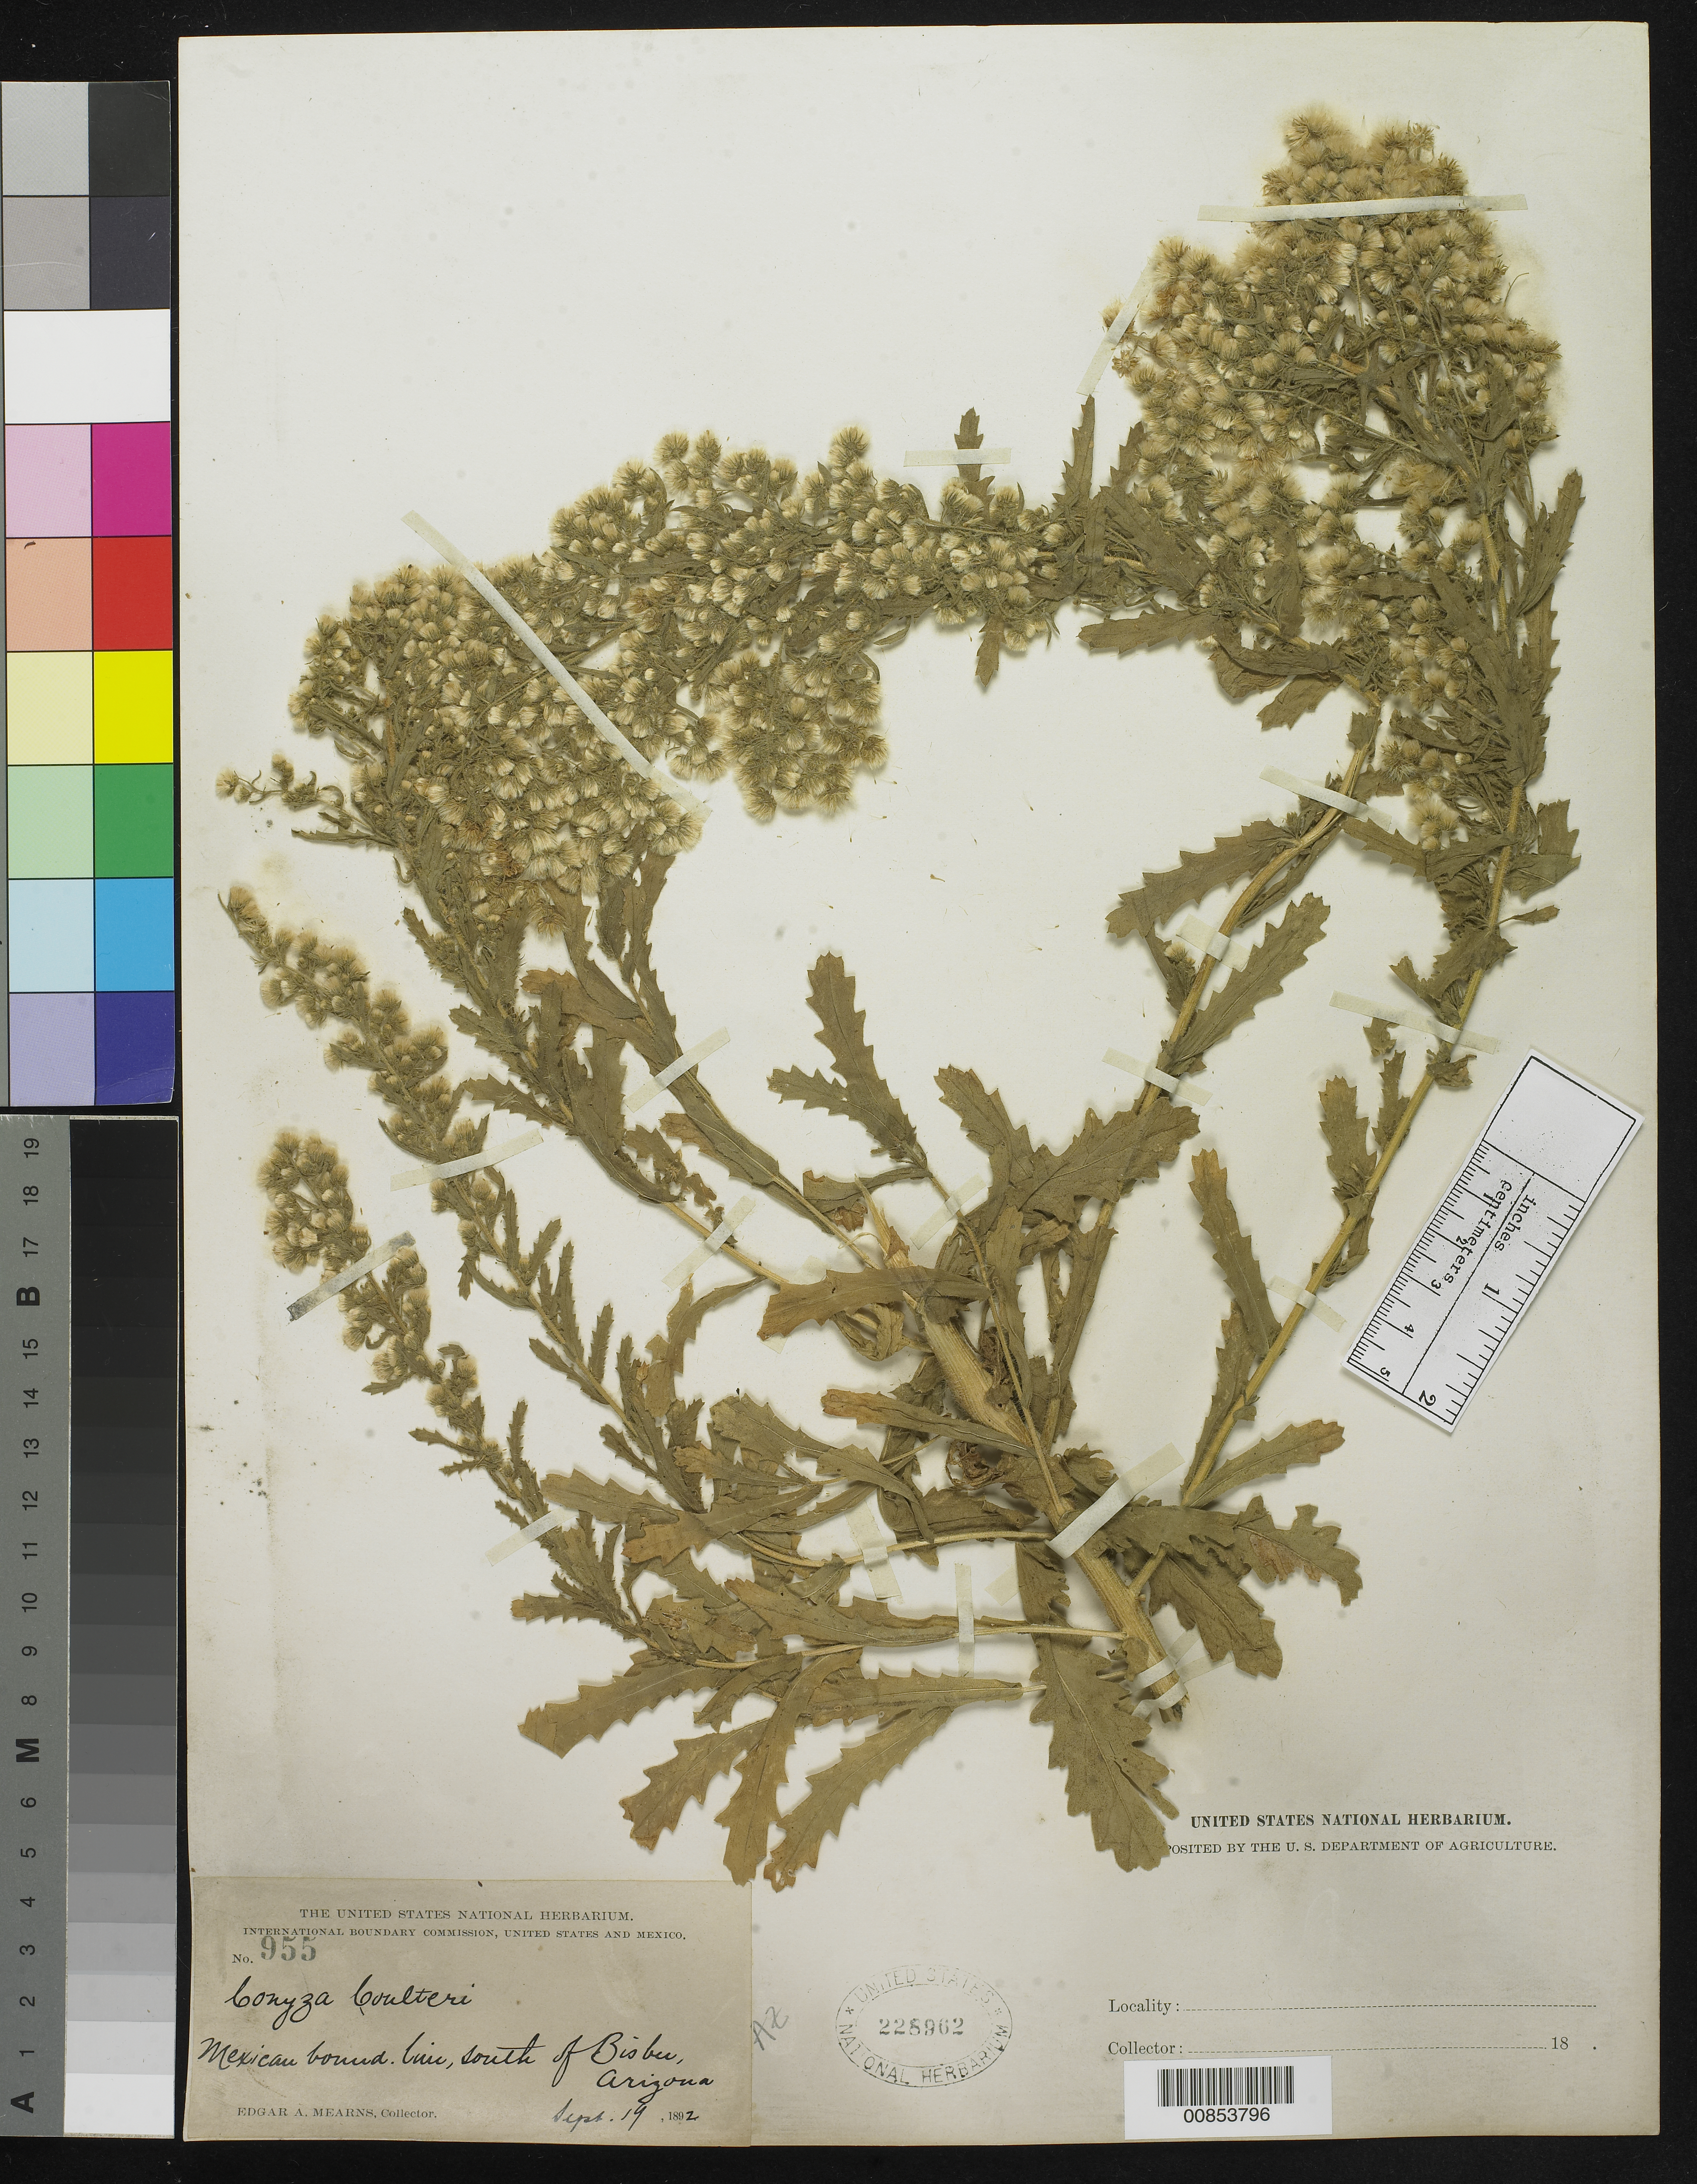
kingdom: Plantae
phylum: Tracheophyta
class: Magnoliopsida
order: Asterales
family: Asteraceae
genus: Conyza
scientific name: Conyza coulteri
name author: A. Gray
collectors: E. A. Mearns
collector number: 955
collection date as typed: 19 Sep 1892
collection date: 1892-09-19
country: United States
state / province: Arizona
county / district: Cochise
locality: Mexican Boundary Line, S of Bisbee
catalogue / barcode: US 228962